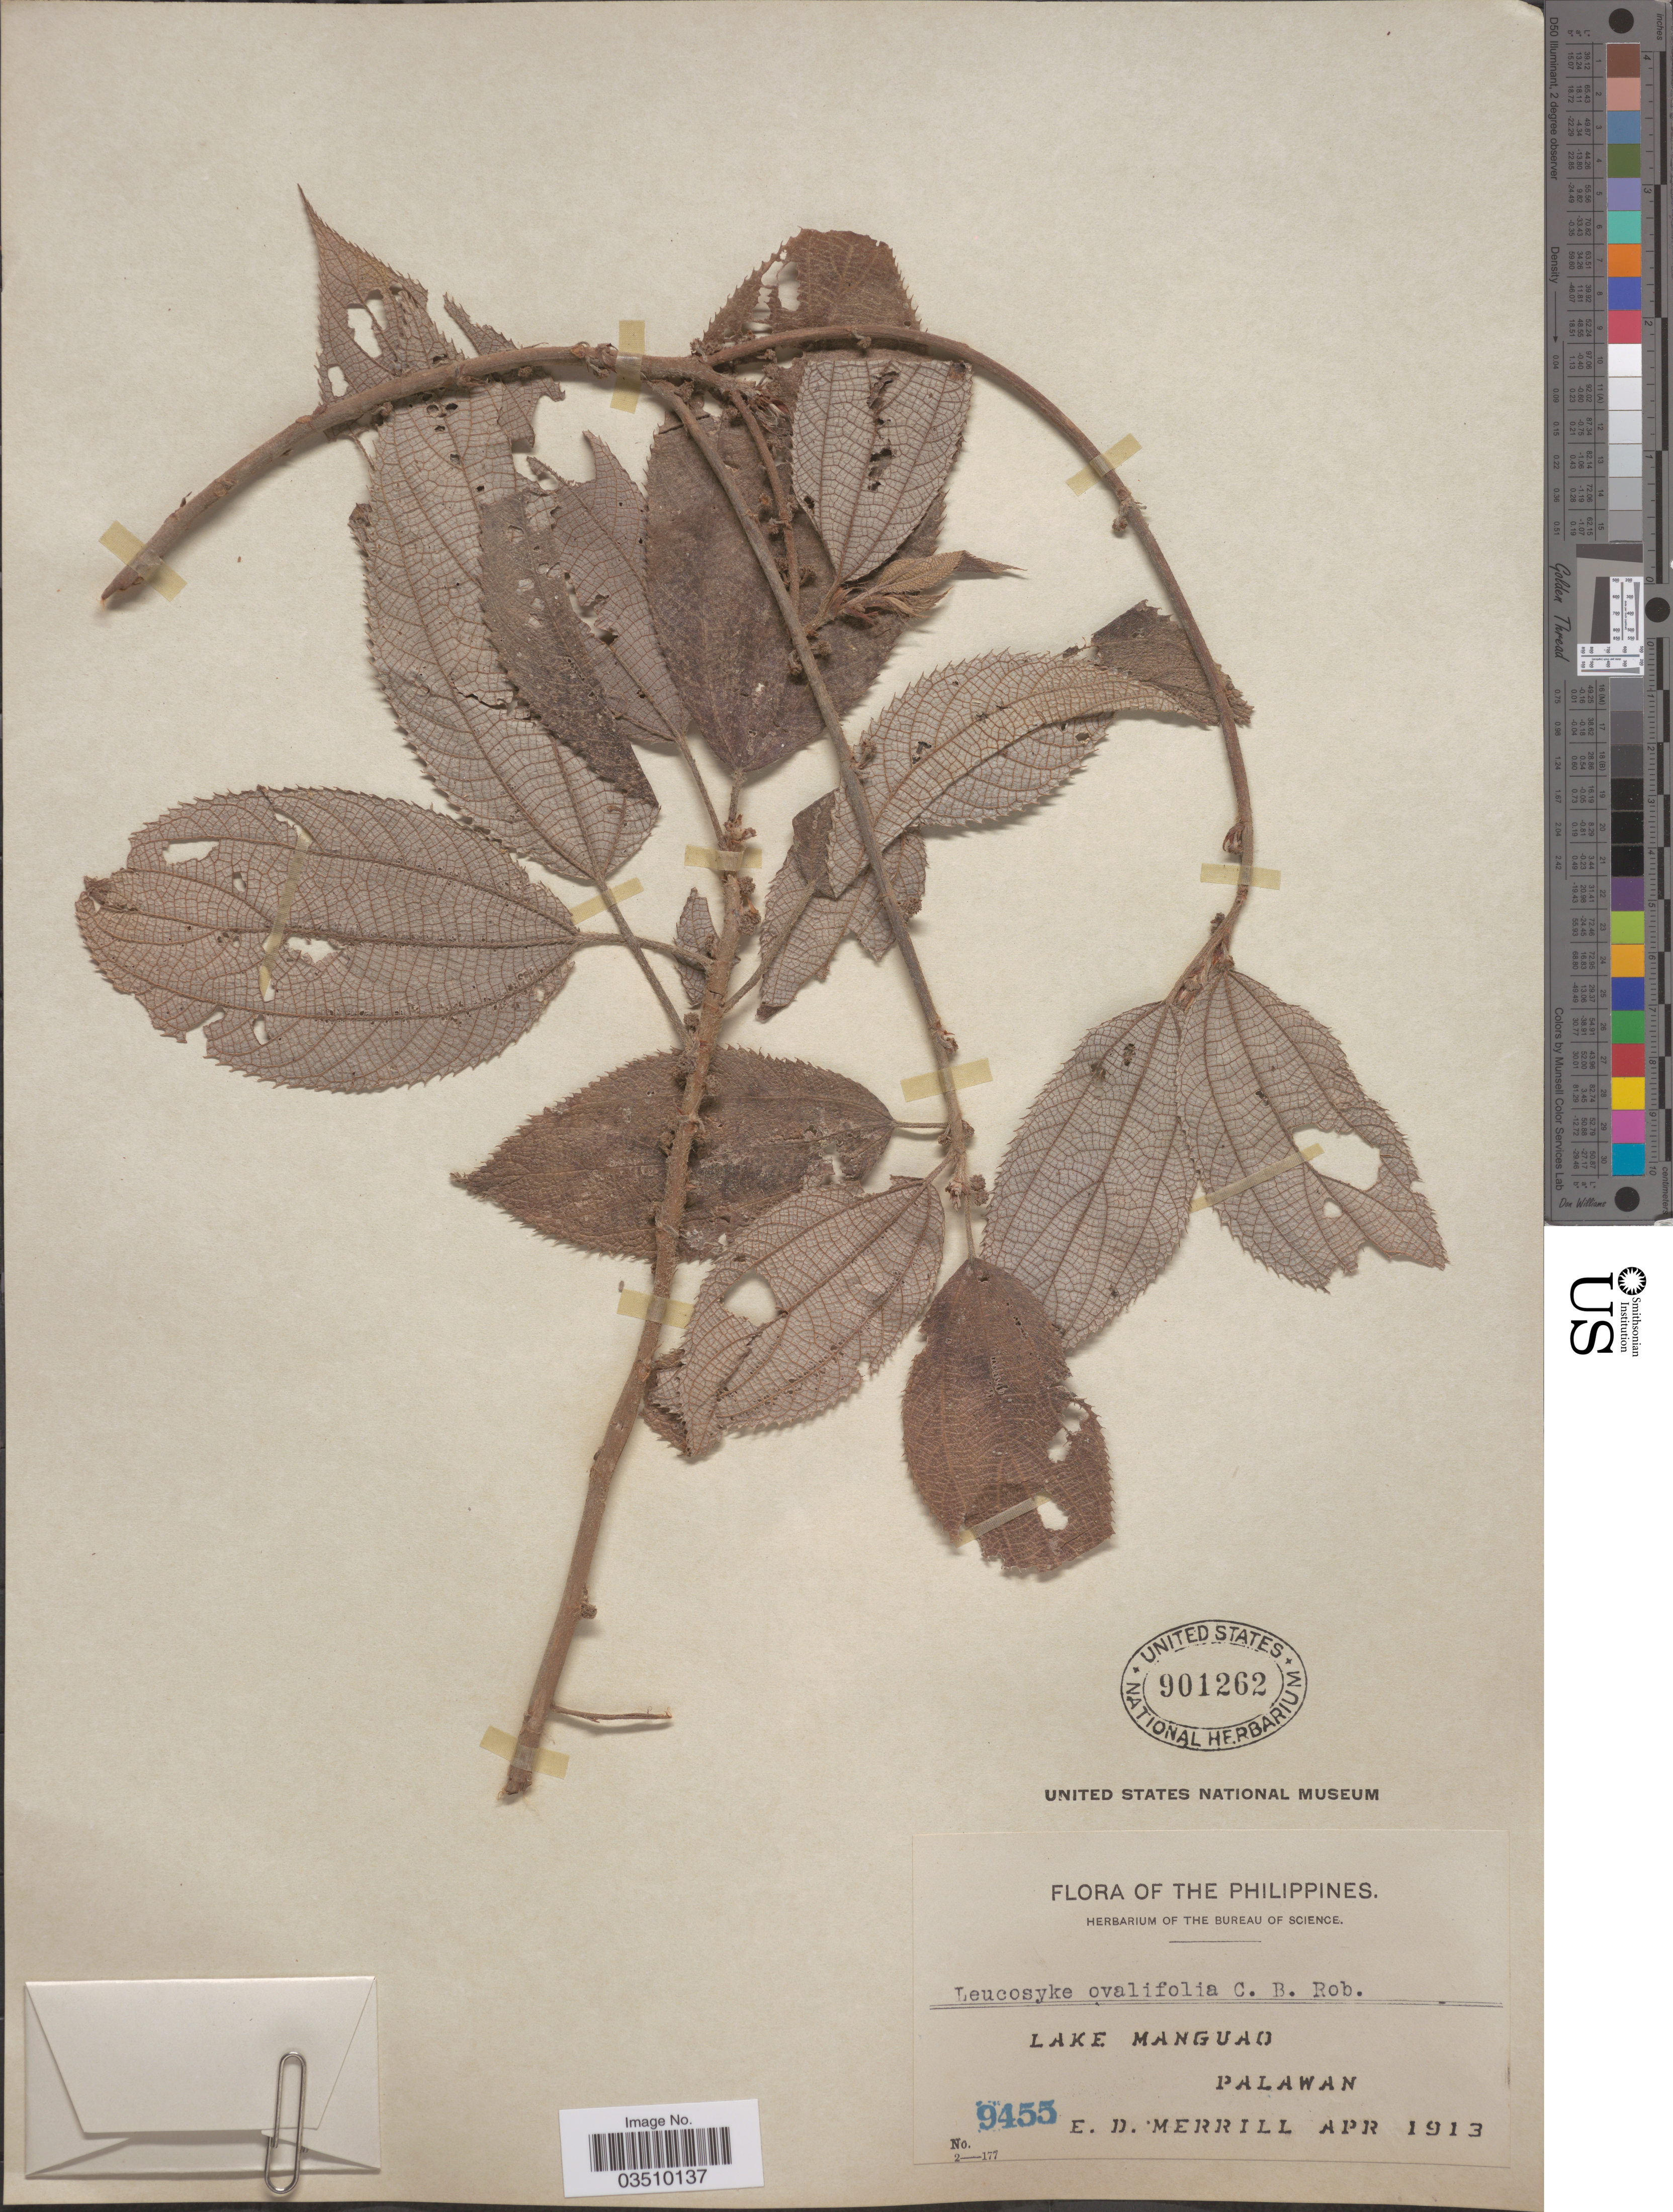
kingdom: Plantae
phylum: Tracheophyta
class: Magnoliopsida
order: Rosales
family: Urticaceae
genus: Leucosyke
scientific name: Leucosyke ovalifolia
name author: C.B. Rob.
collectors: E. D. Merrill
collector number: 9455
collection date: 1913-04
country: Philippines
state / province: Mimaropa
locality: Lake Manguao. Palawan.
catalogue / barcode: US 901262